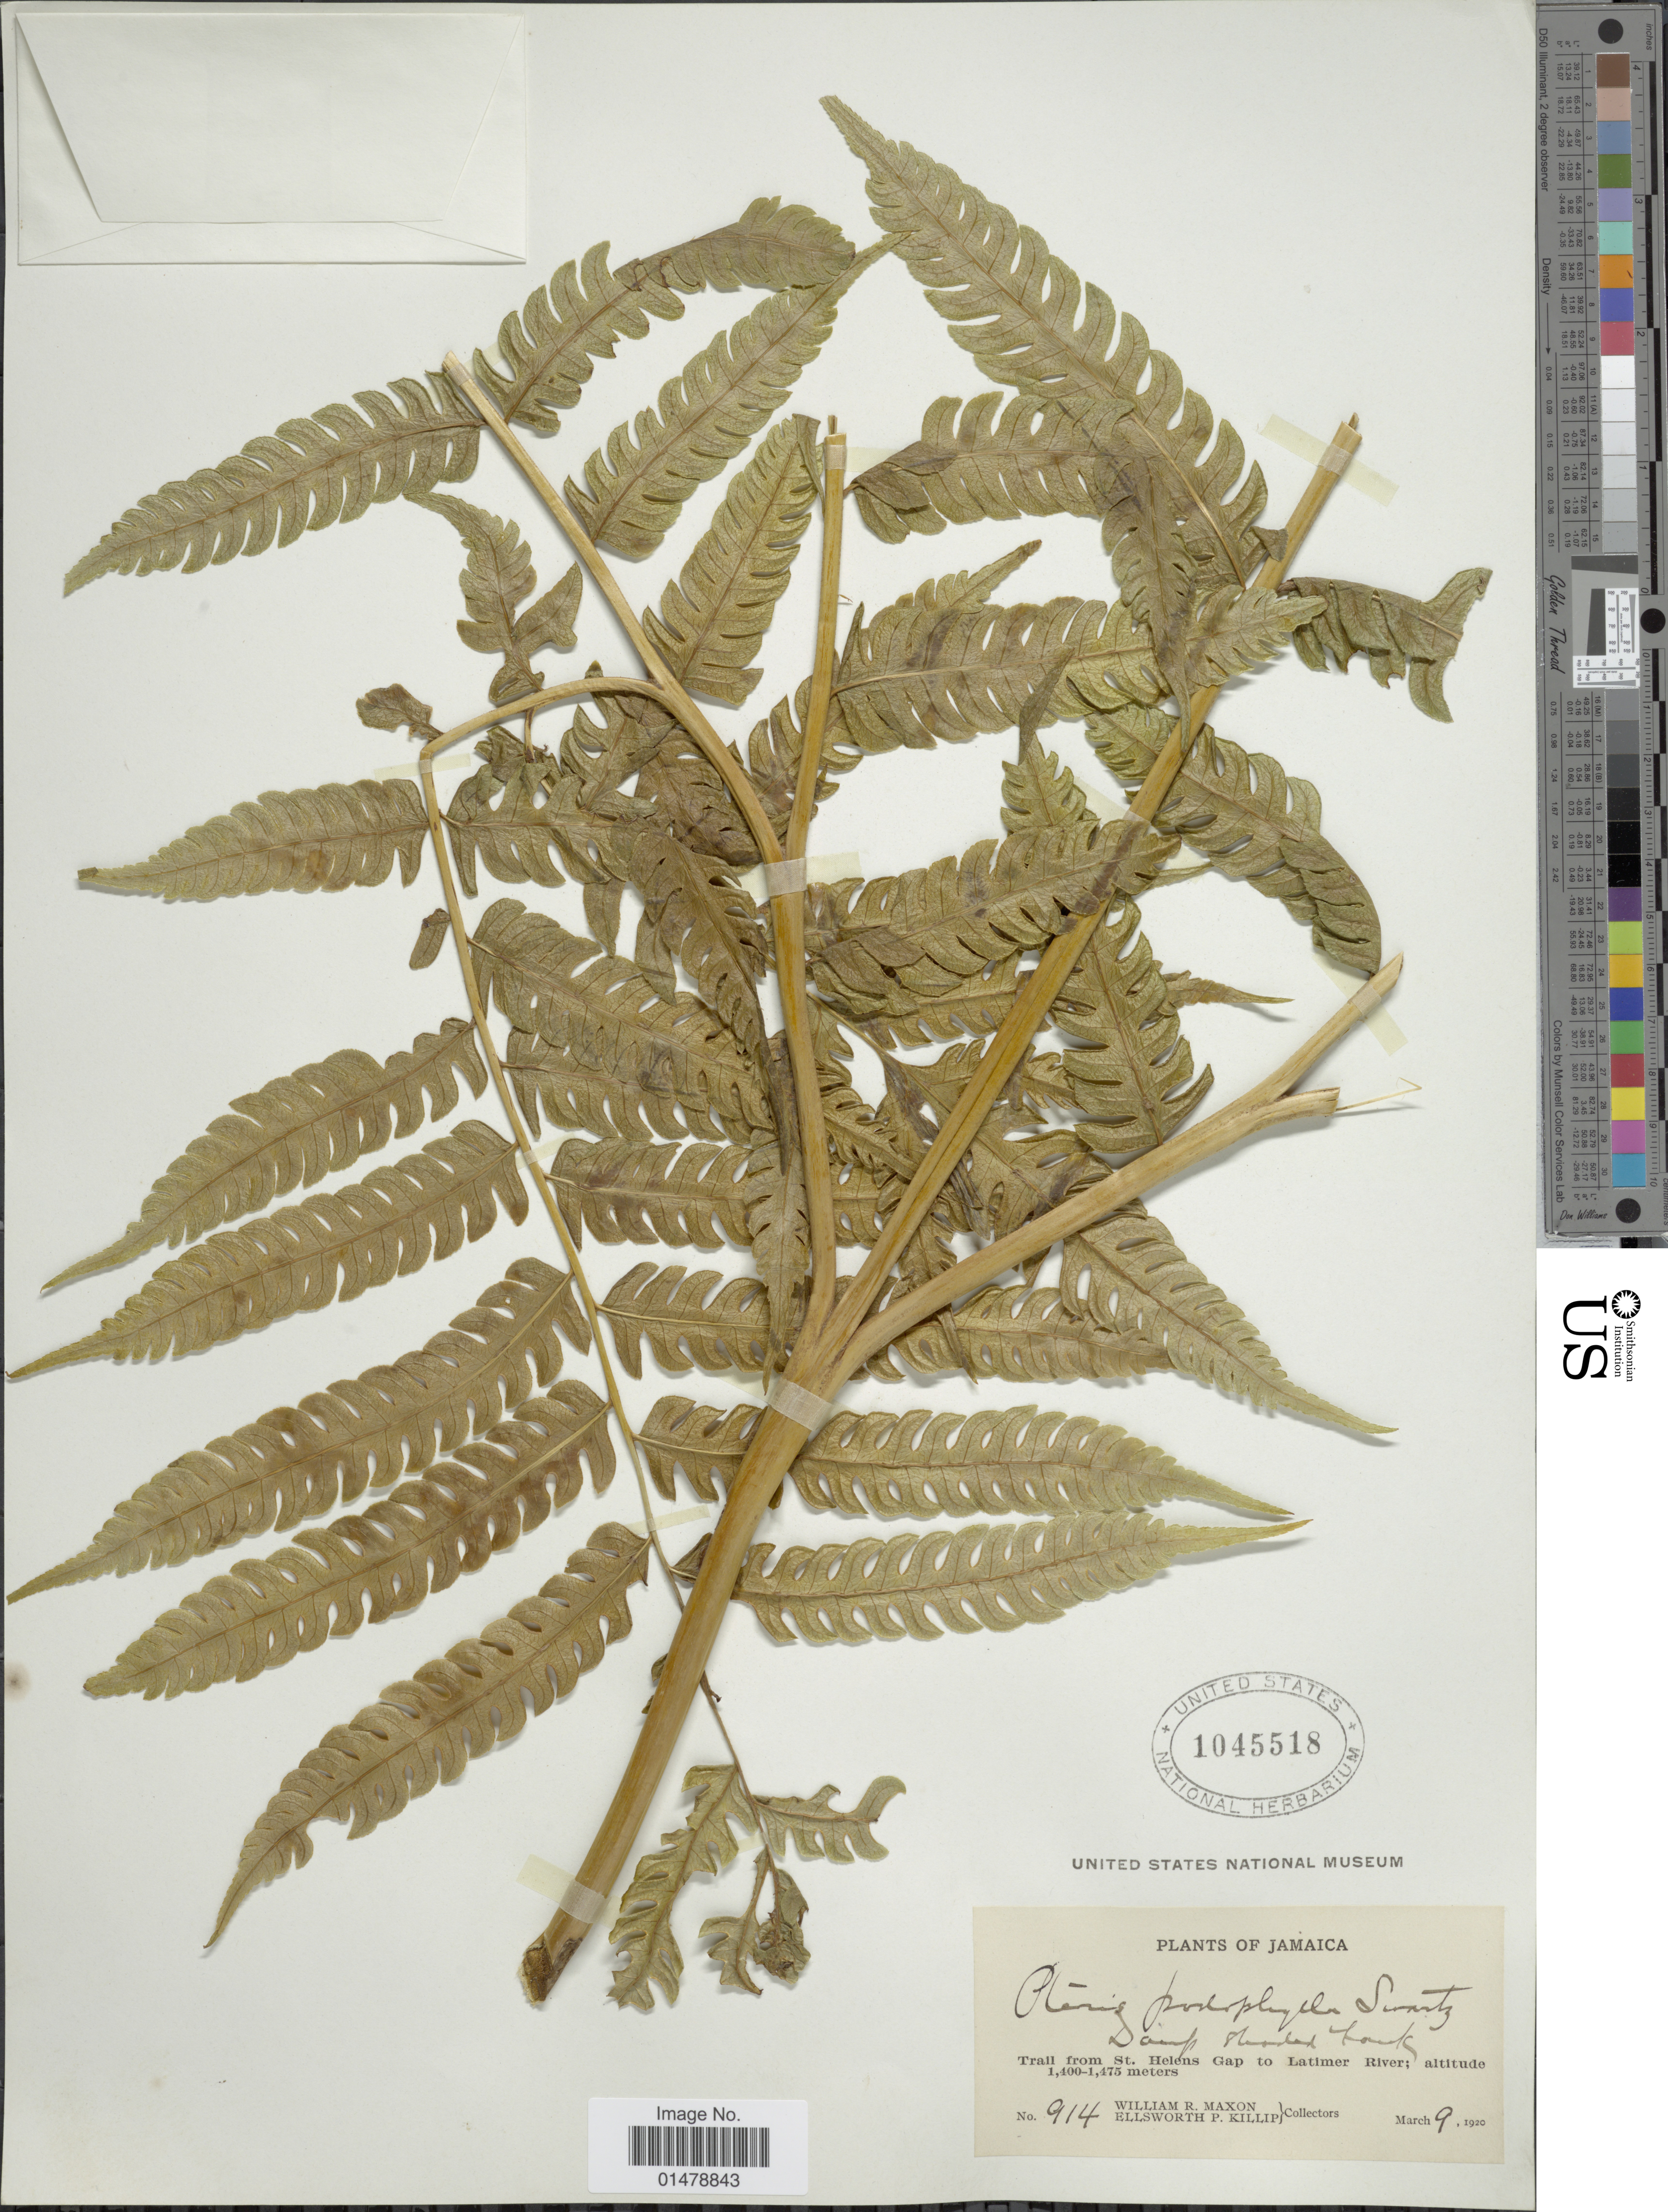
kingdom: Plantae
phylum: Tracheophyta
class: Polypodiopsida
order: Polypodiales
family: Pteridaceae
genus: Pteris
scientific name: Pteris podophylla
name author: Sw.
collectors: W. R. Maxon & E. P. Killip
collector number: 914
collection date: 1920-03-09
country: Jamaica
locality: Trail from St. Helens Gap to Latimer River.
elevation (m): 1400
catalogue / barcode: US 1045518